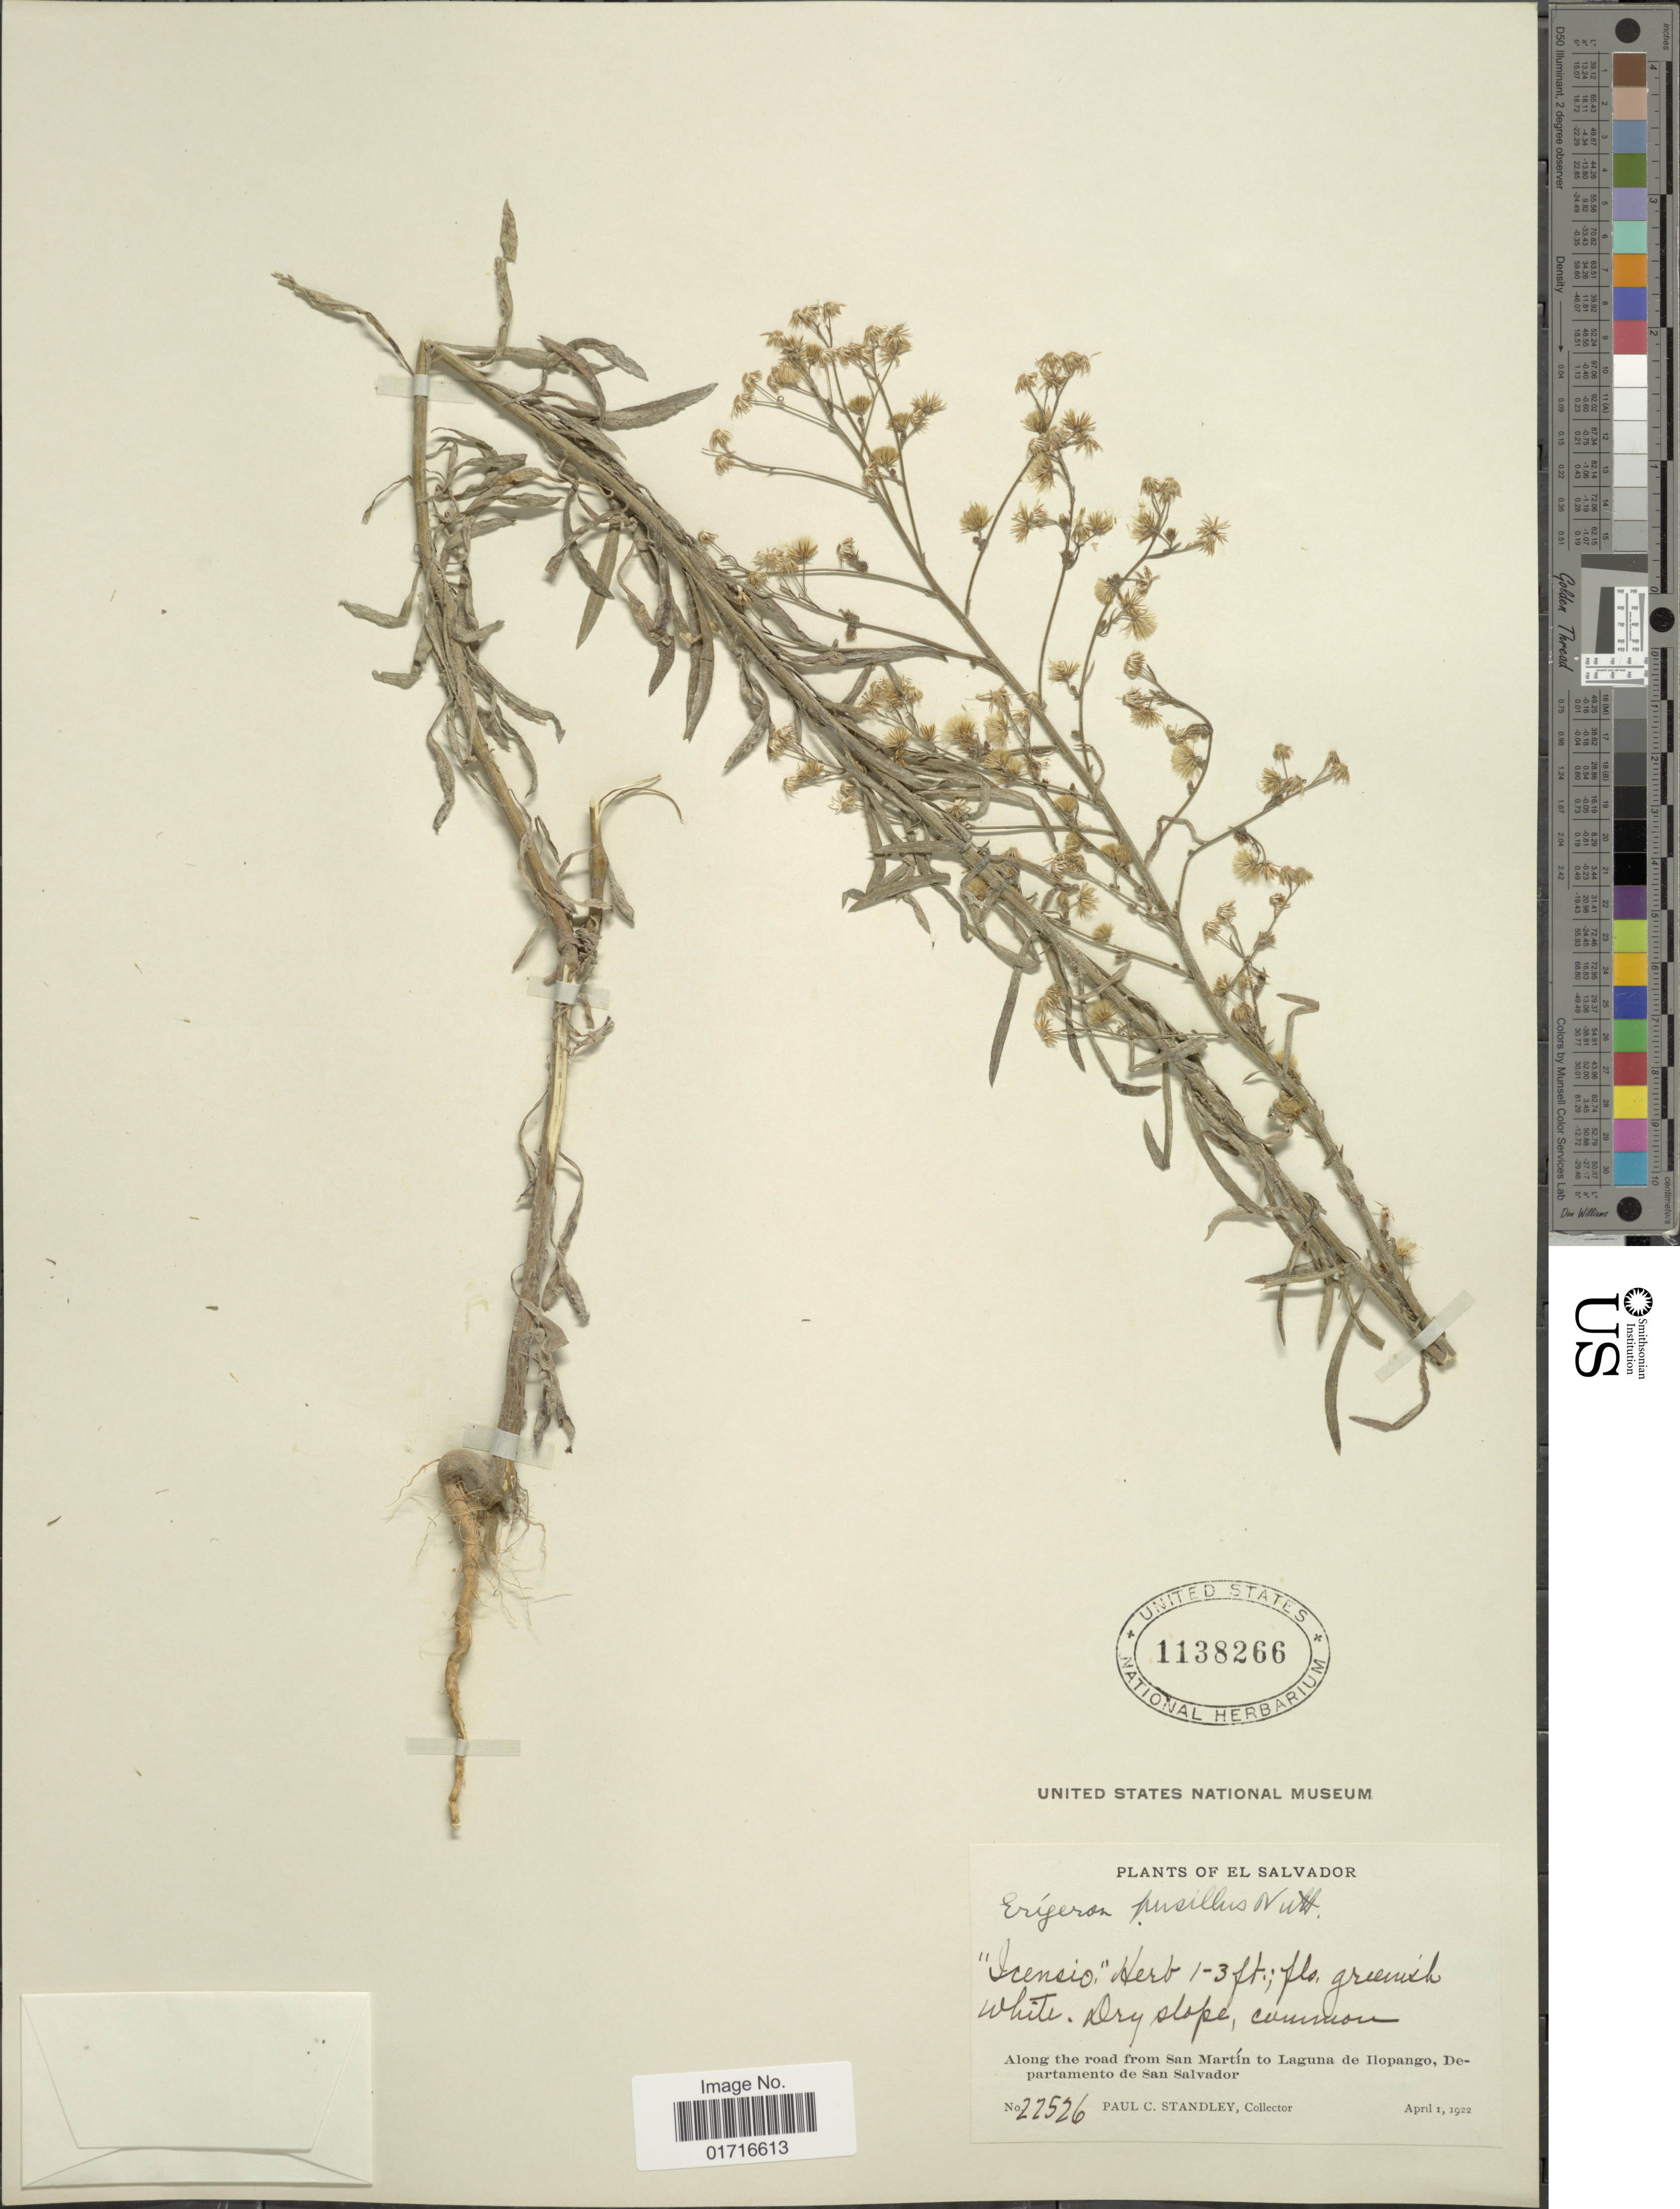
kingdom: Plantae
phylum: Tracheophyta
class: Magnoliopsida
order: Asterales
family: Asteraceae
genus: Conyza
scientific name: Conyza pusilla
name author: Houtt.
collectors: P. C. Standley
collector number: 22526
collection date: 1922-04-01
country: El Salvador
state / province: San Salvador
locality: Along the road from San Martin to Laguna de Hopango, Departamento de San Salvador.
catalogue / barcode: US 1138266